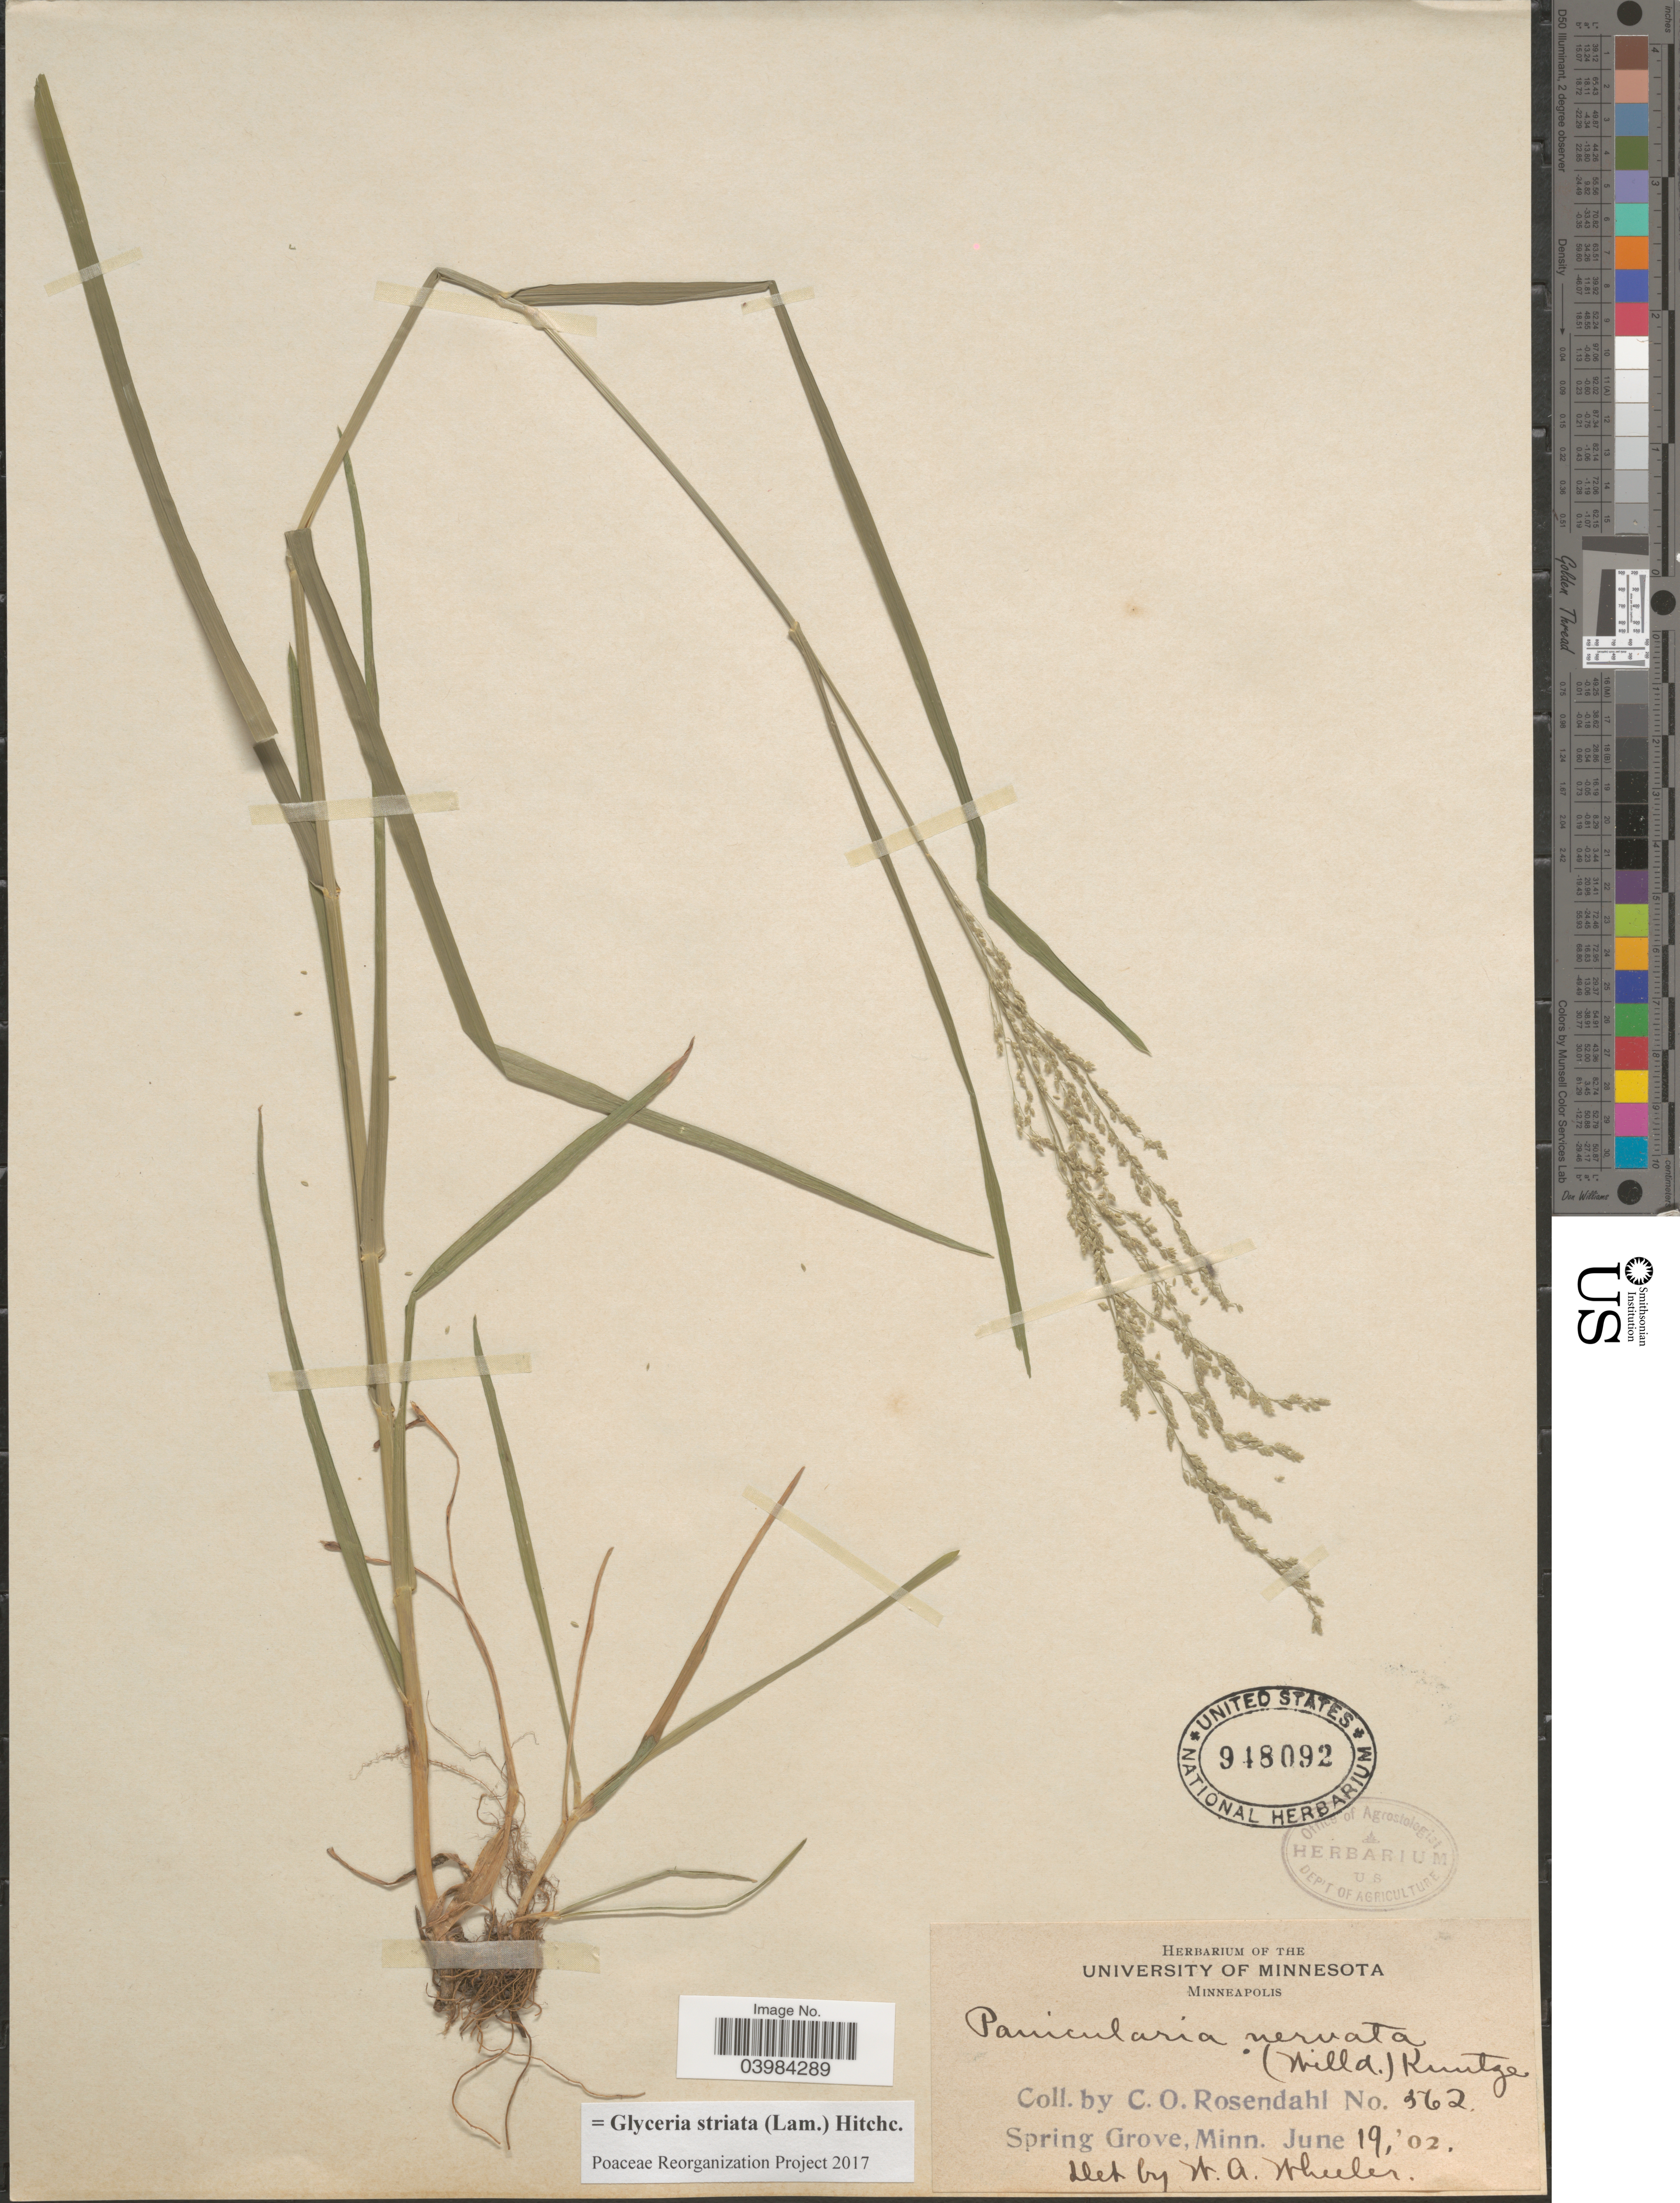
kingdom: Plantae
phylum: Tracheophyta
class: Liliopsida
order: Poales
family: Poaceae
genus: Glyceria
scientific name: Glyceria striata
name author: (Lam.) Hitchc.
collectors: C. O. Rosendahl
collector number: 562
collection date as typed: Transcribed d/m/y: 19/6/2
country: United States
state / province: Minnesota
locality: Spring Grove.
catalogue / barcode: US 948092